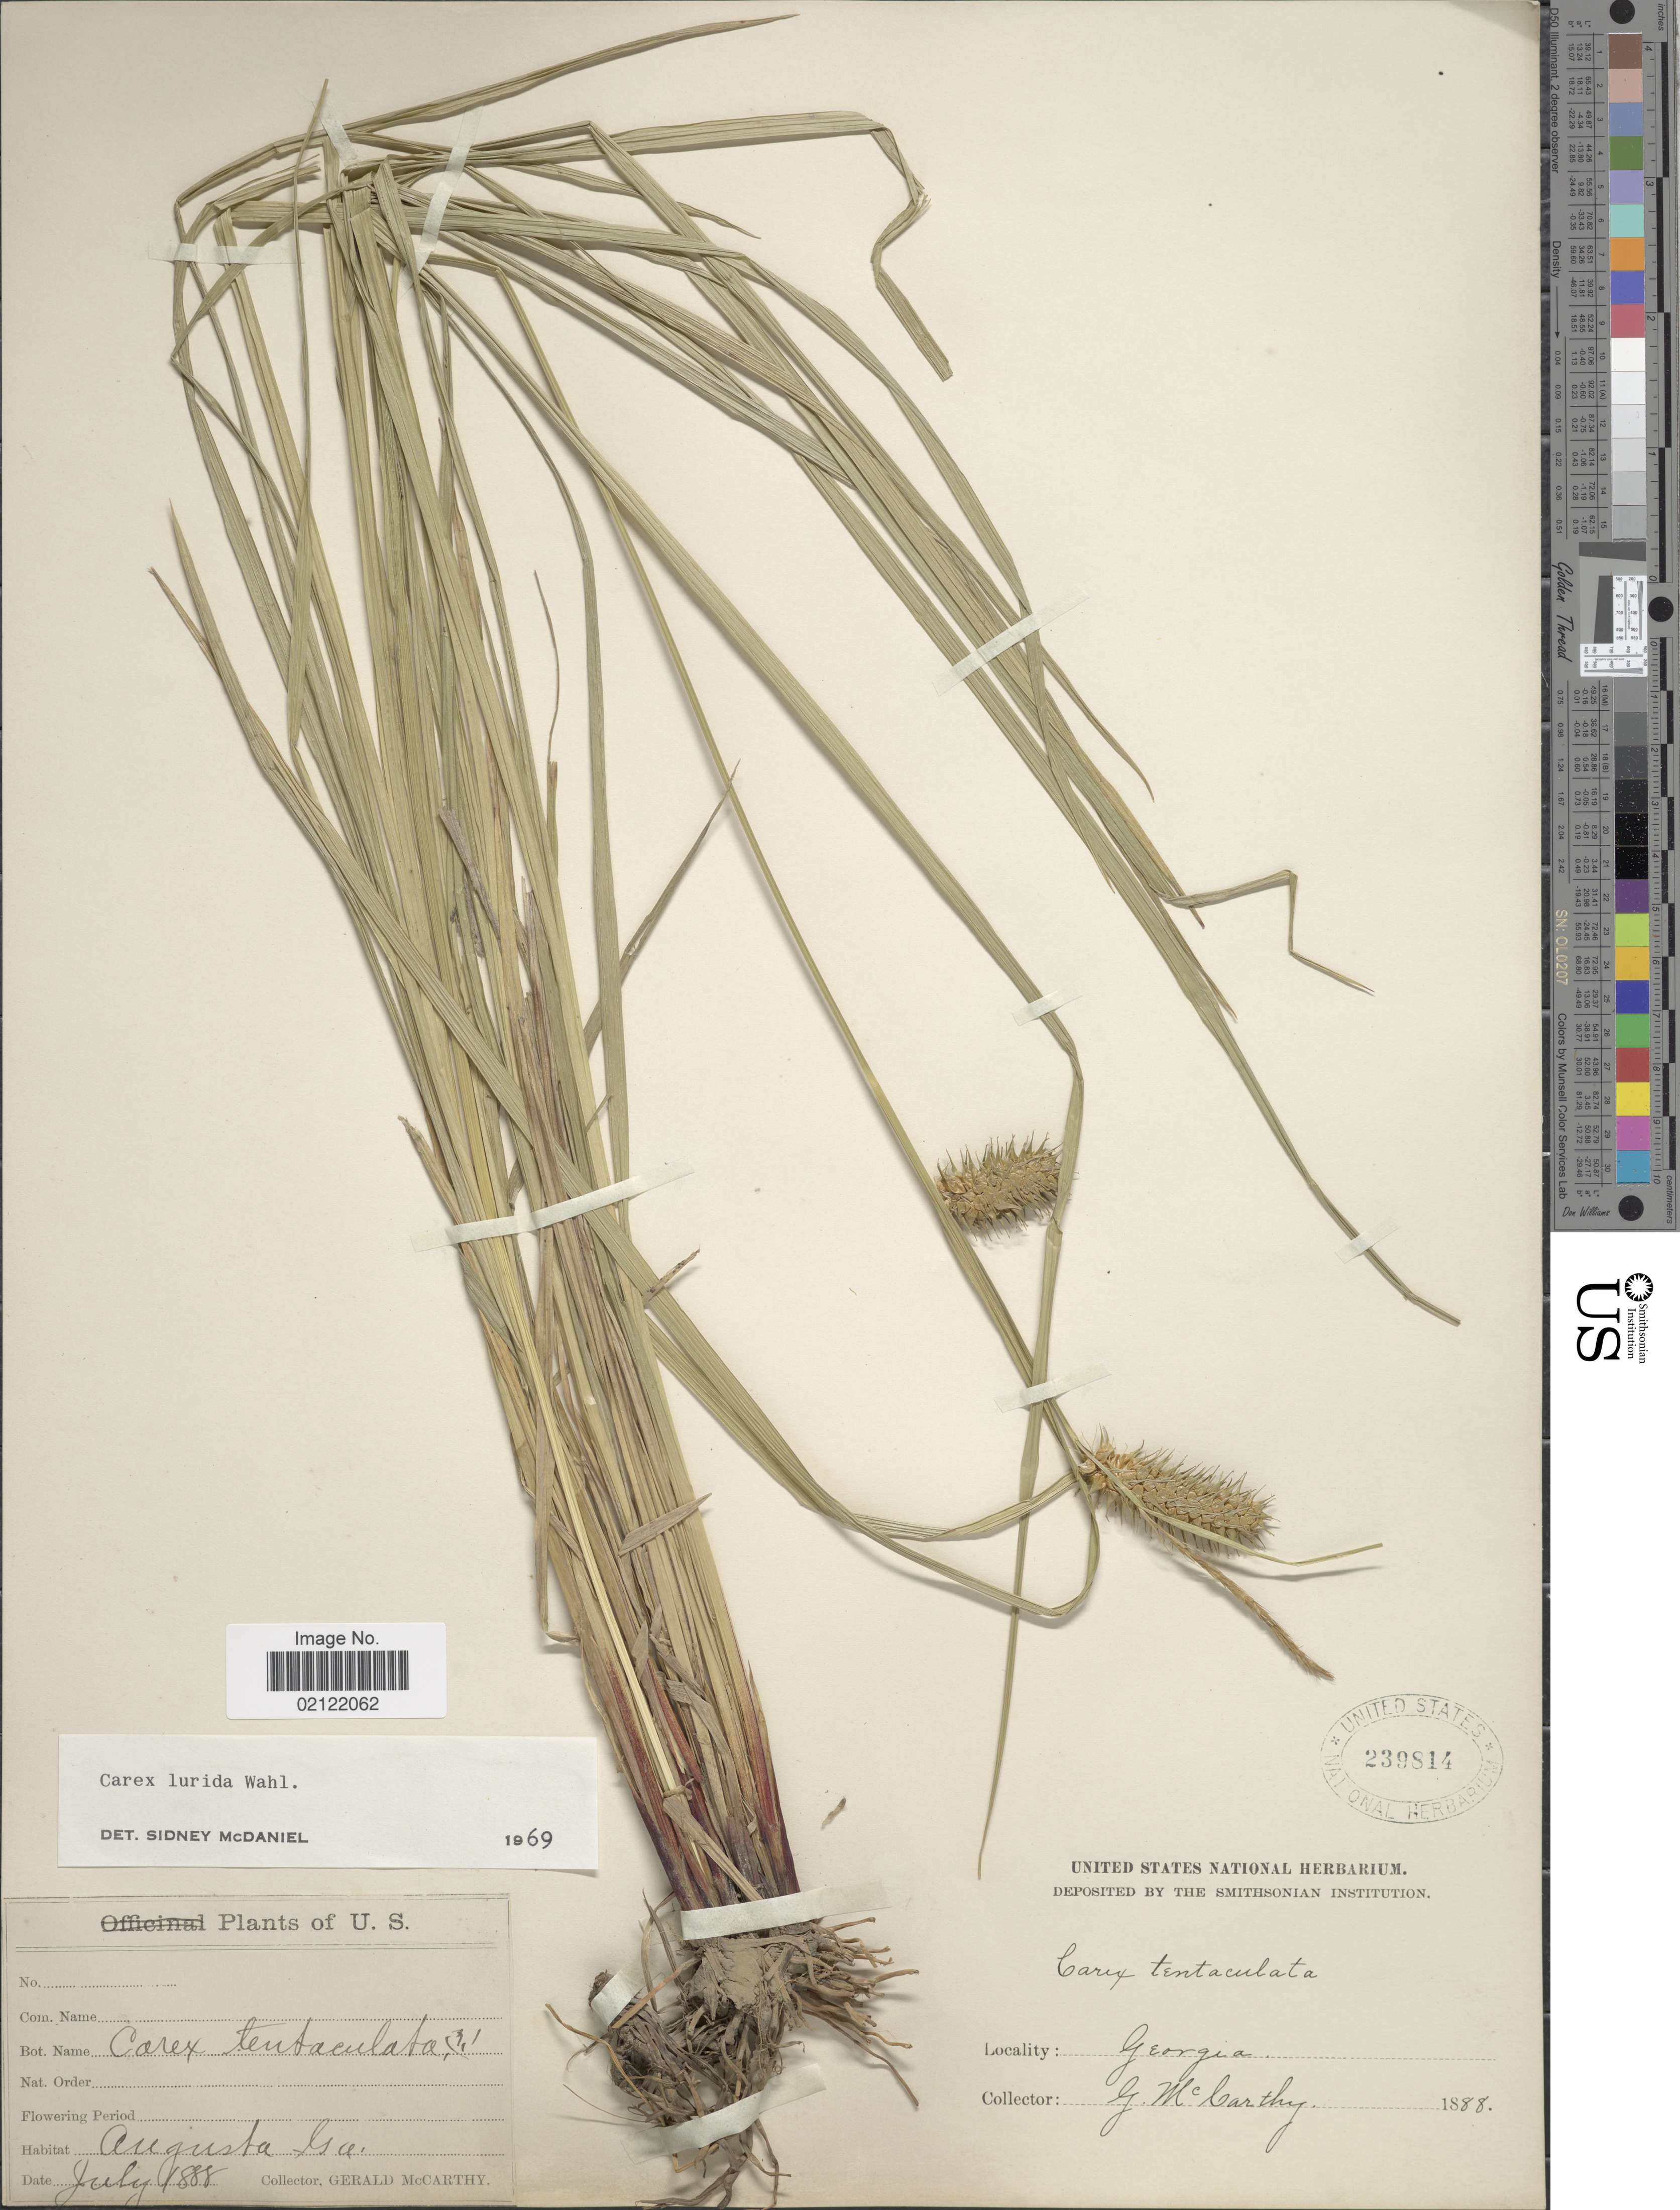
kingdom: Plantae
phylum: Tracheophyta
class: Liliopsida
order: Poales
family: Cyperaceae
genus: Carex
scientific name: Carex lurida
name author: Wahlenb.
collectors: G. McCarthy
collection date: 1888-07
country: United States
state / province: Georgia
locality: Augusta, Ga.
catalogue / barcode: US 239814